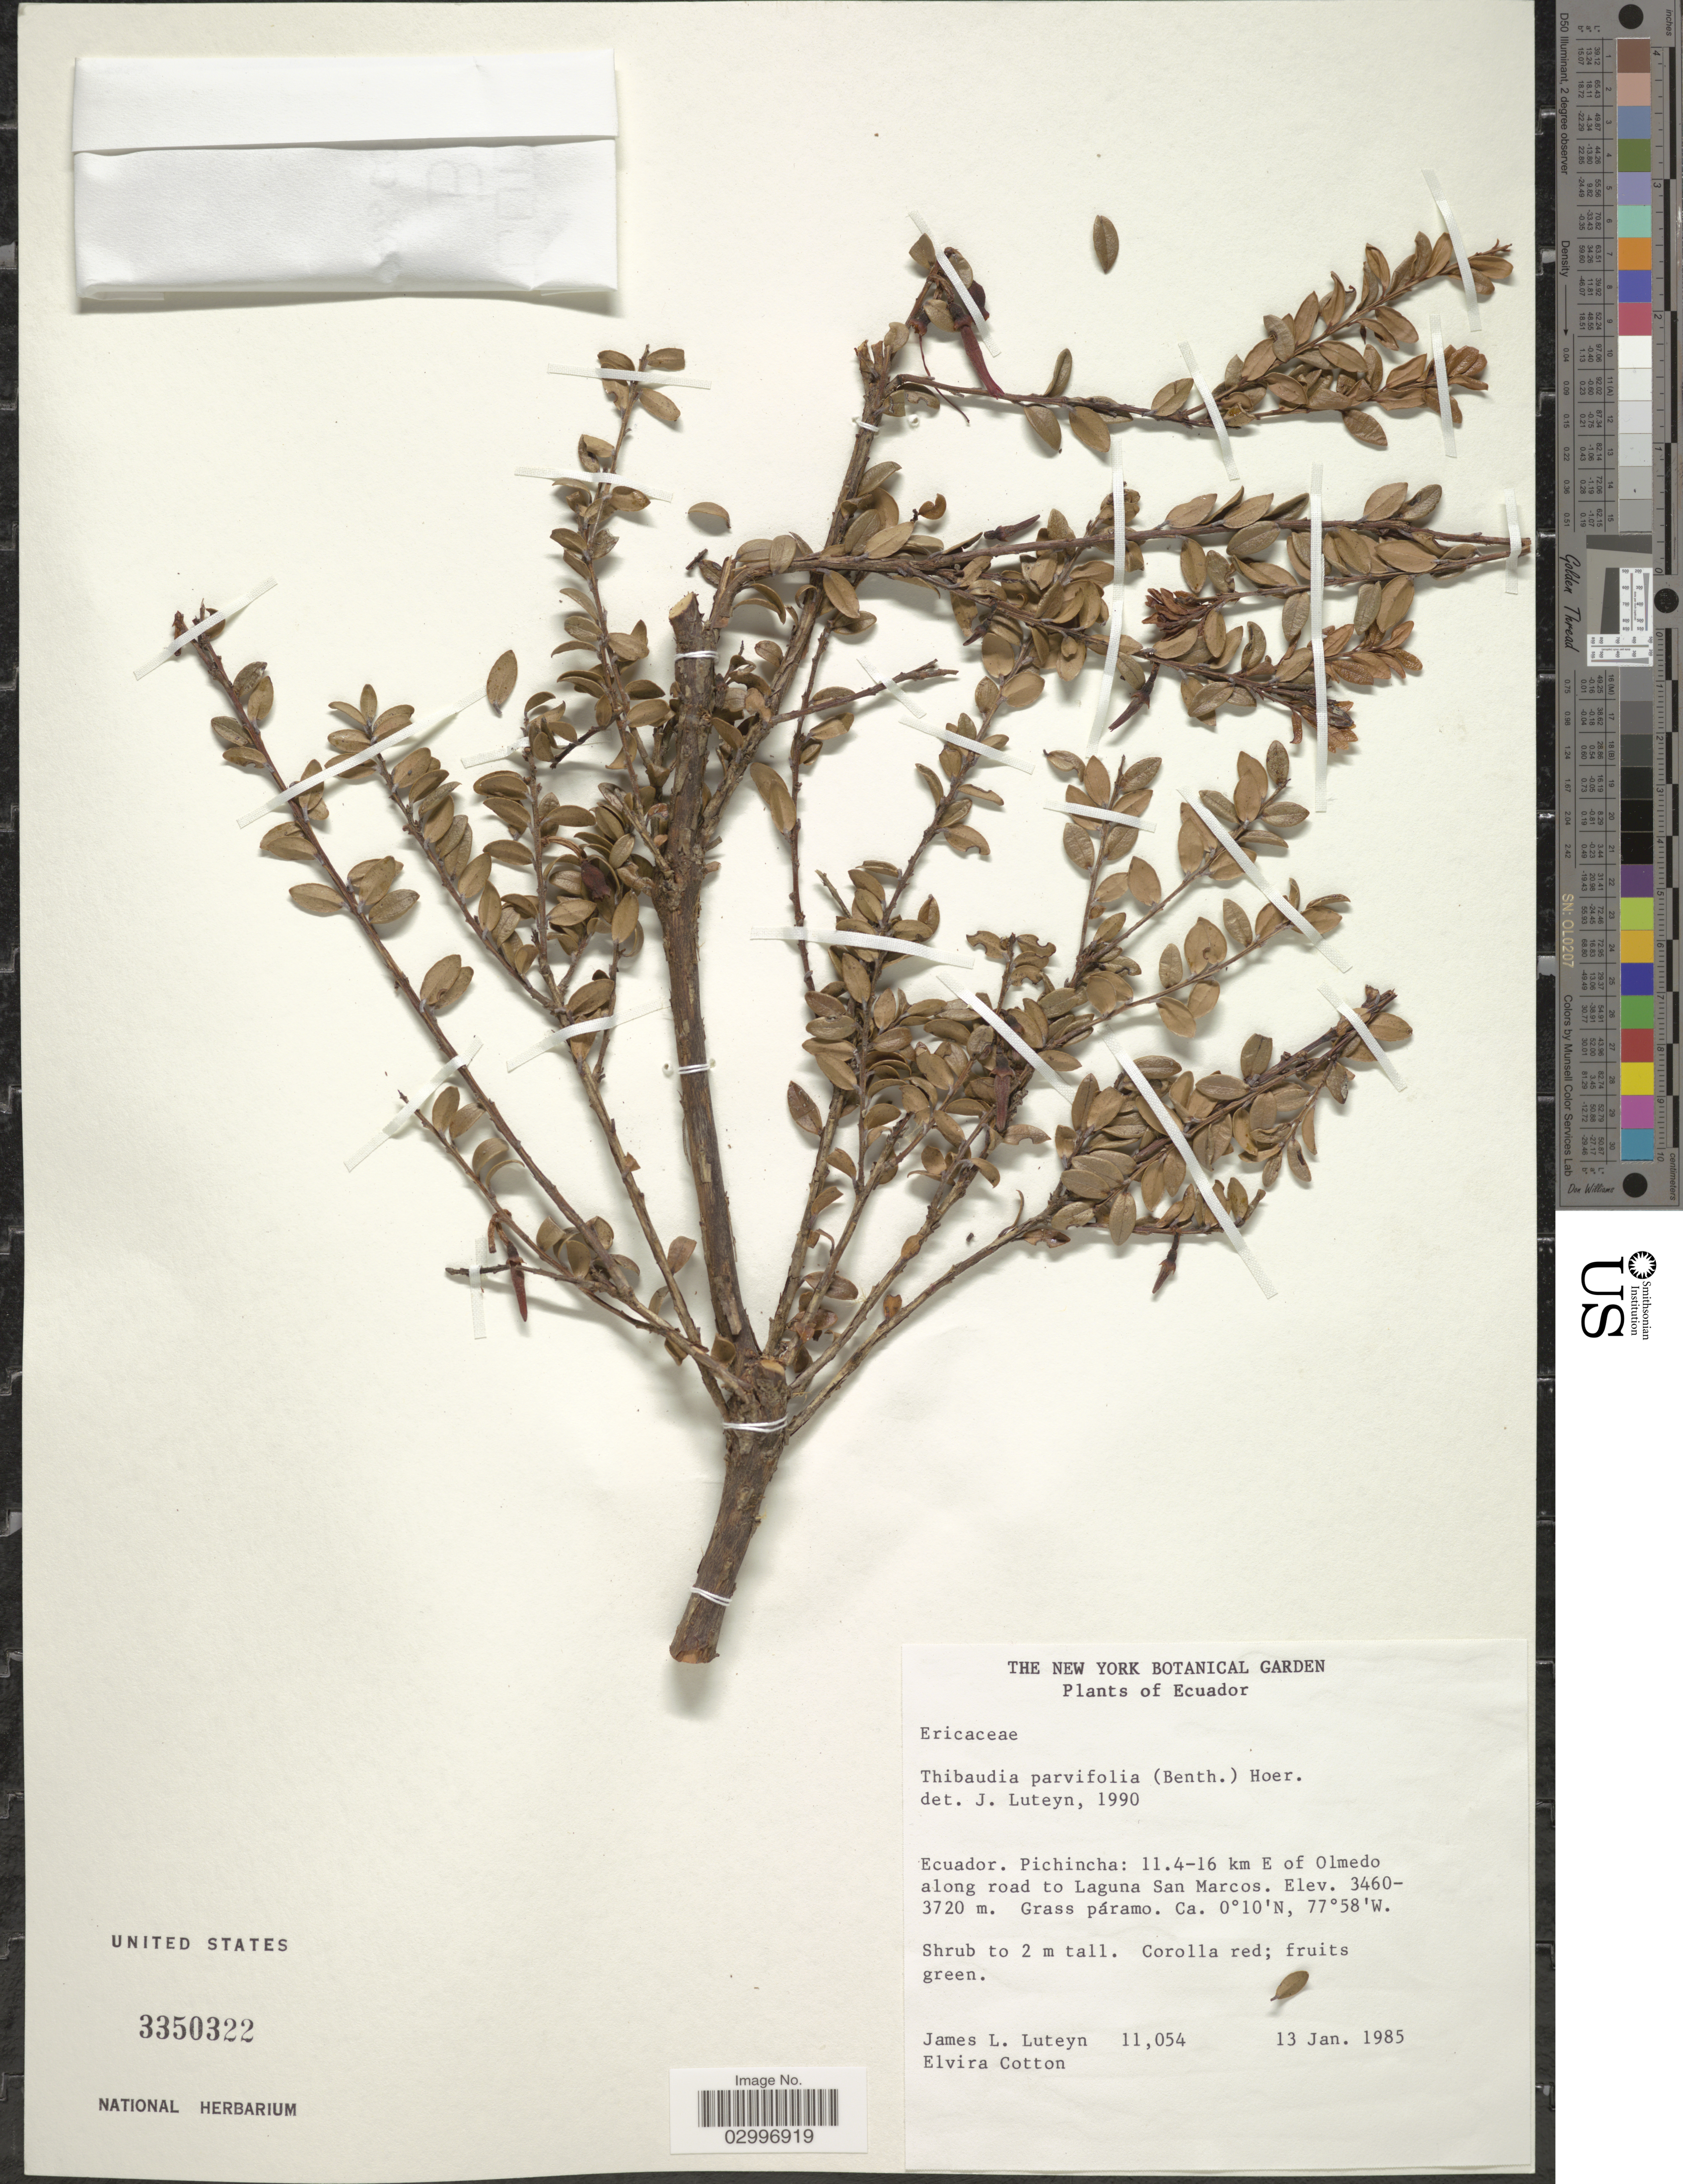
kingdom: Plantae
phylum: Tracheophyta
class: Magnoliopsida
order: Ericales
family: Ericaceae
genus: Thibaudia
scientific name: Thibaudia parvifolia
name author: (Benth.) Hoerold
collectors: J. Luteyn & E. Cotton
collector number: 11054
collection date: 1985-01-13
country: Ecuador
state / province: Pichincha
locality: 11.4-16 km E of Olmedo along road to Laguna San Marcos.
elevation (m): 3720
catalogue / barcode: US 3350322